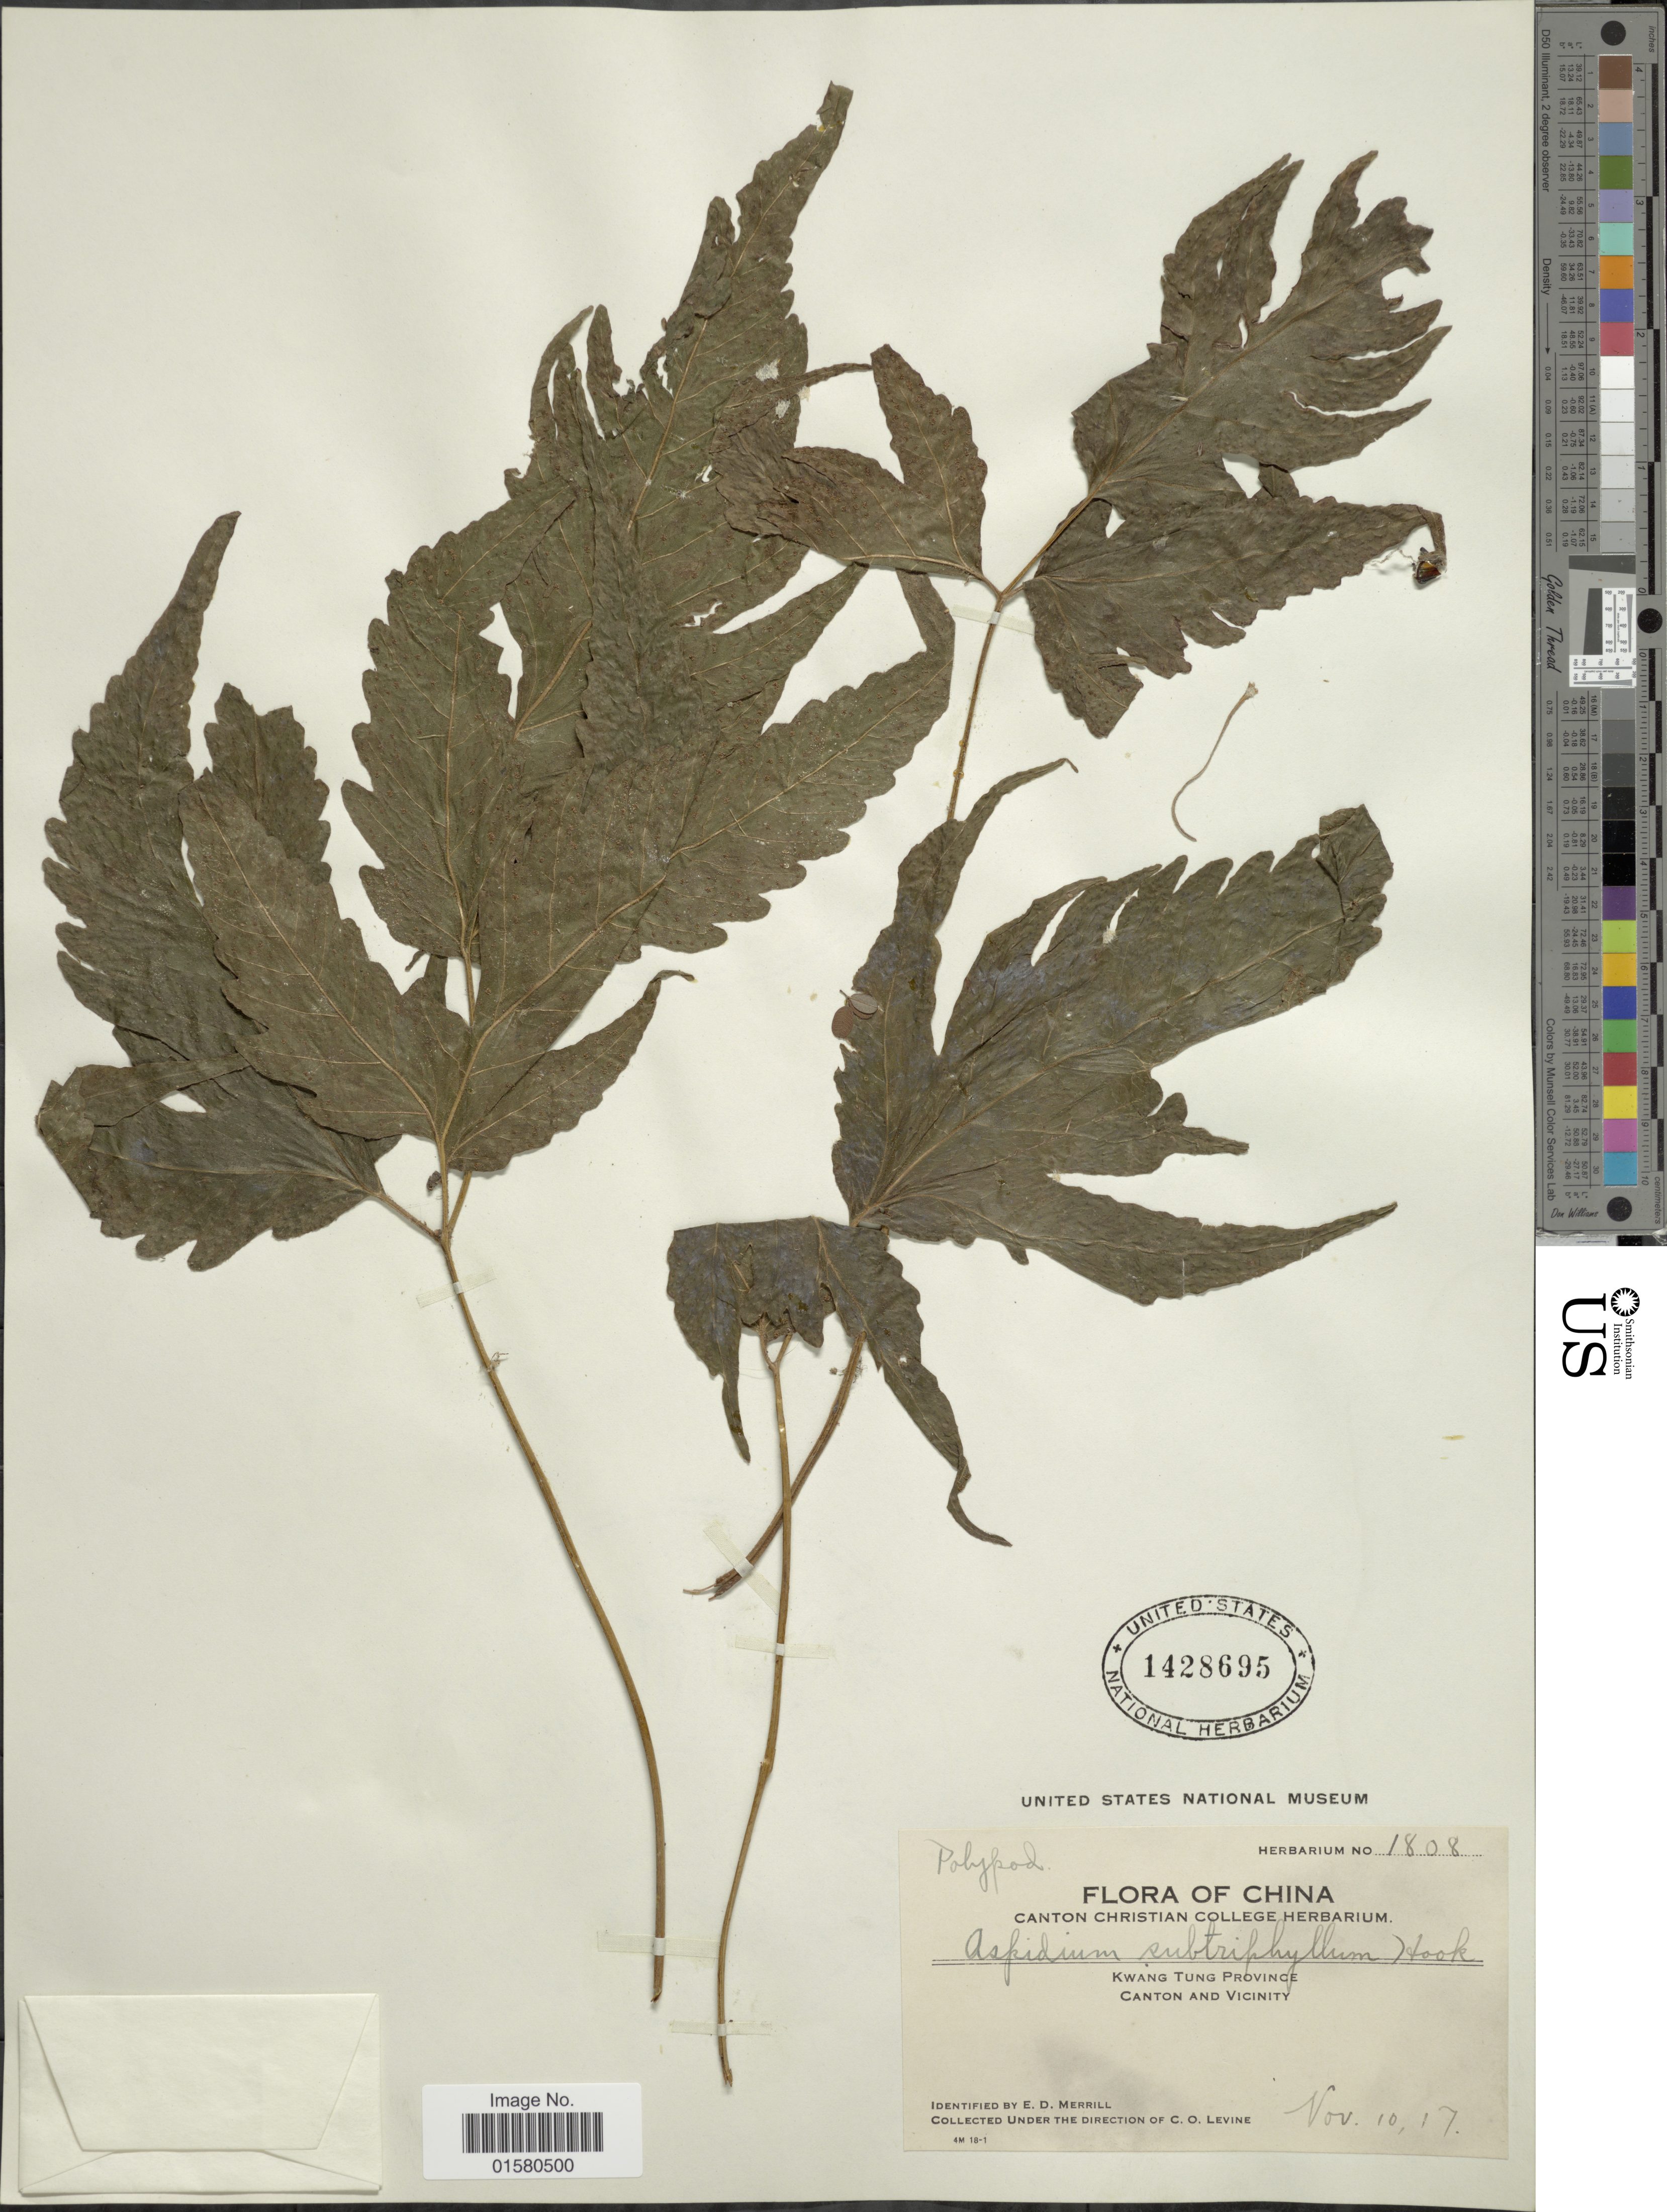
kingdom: Plantae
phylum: Tracheophyta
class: Polypodiopsida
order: Polypodiales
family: Tectariaceae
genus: Tectaria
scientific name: Tectaria subtriphylla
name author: (Hook. & Arn.) Copel.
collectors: C. O. Levine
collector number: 1808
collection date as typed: Transcribed d/m/y: 10/11/17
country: China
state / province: Guangdong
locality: KwangTung province, Canton and Vicinity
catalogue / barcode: US 1428695